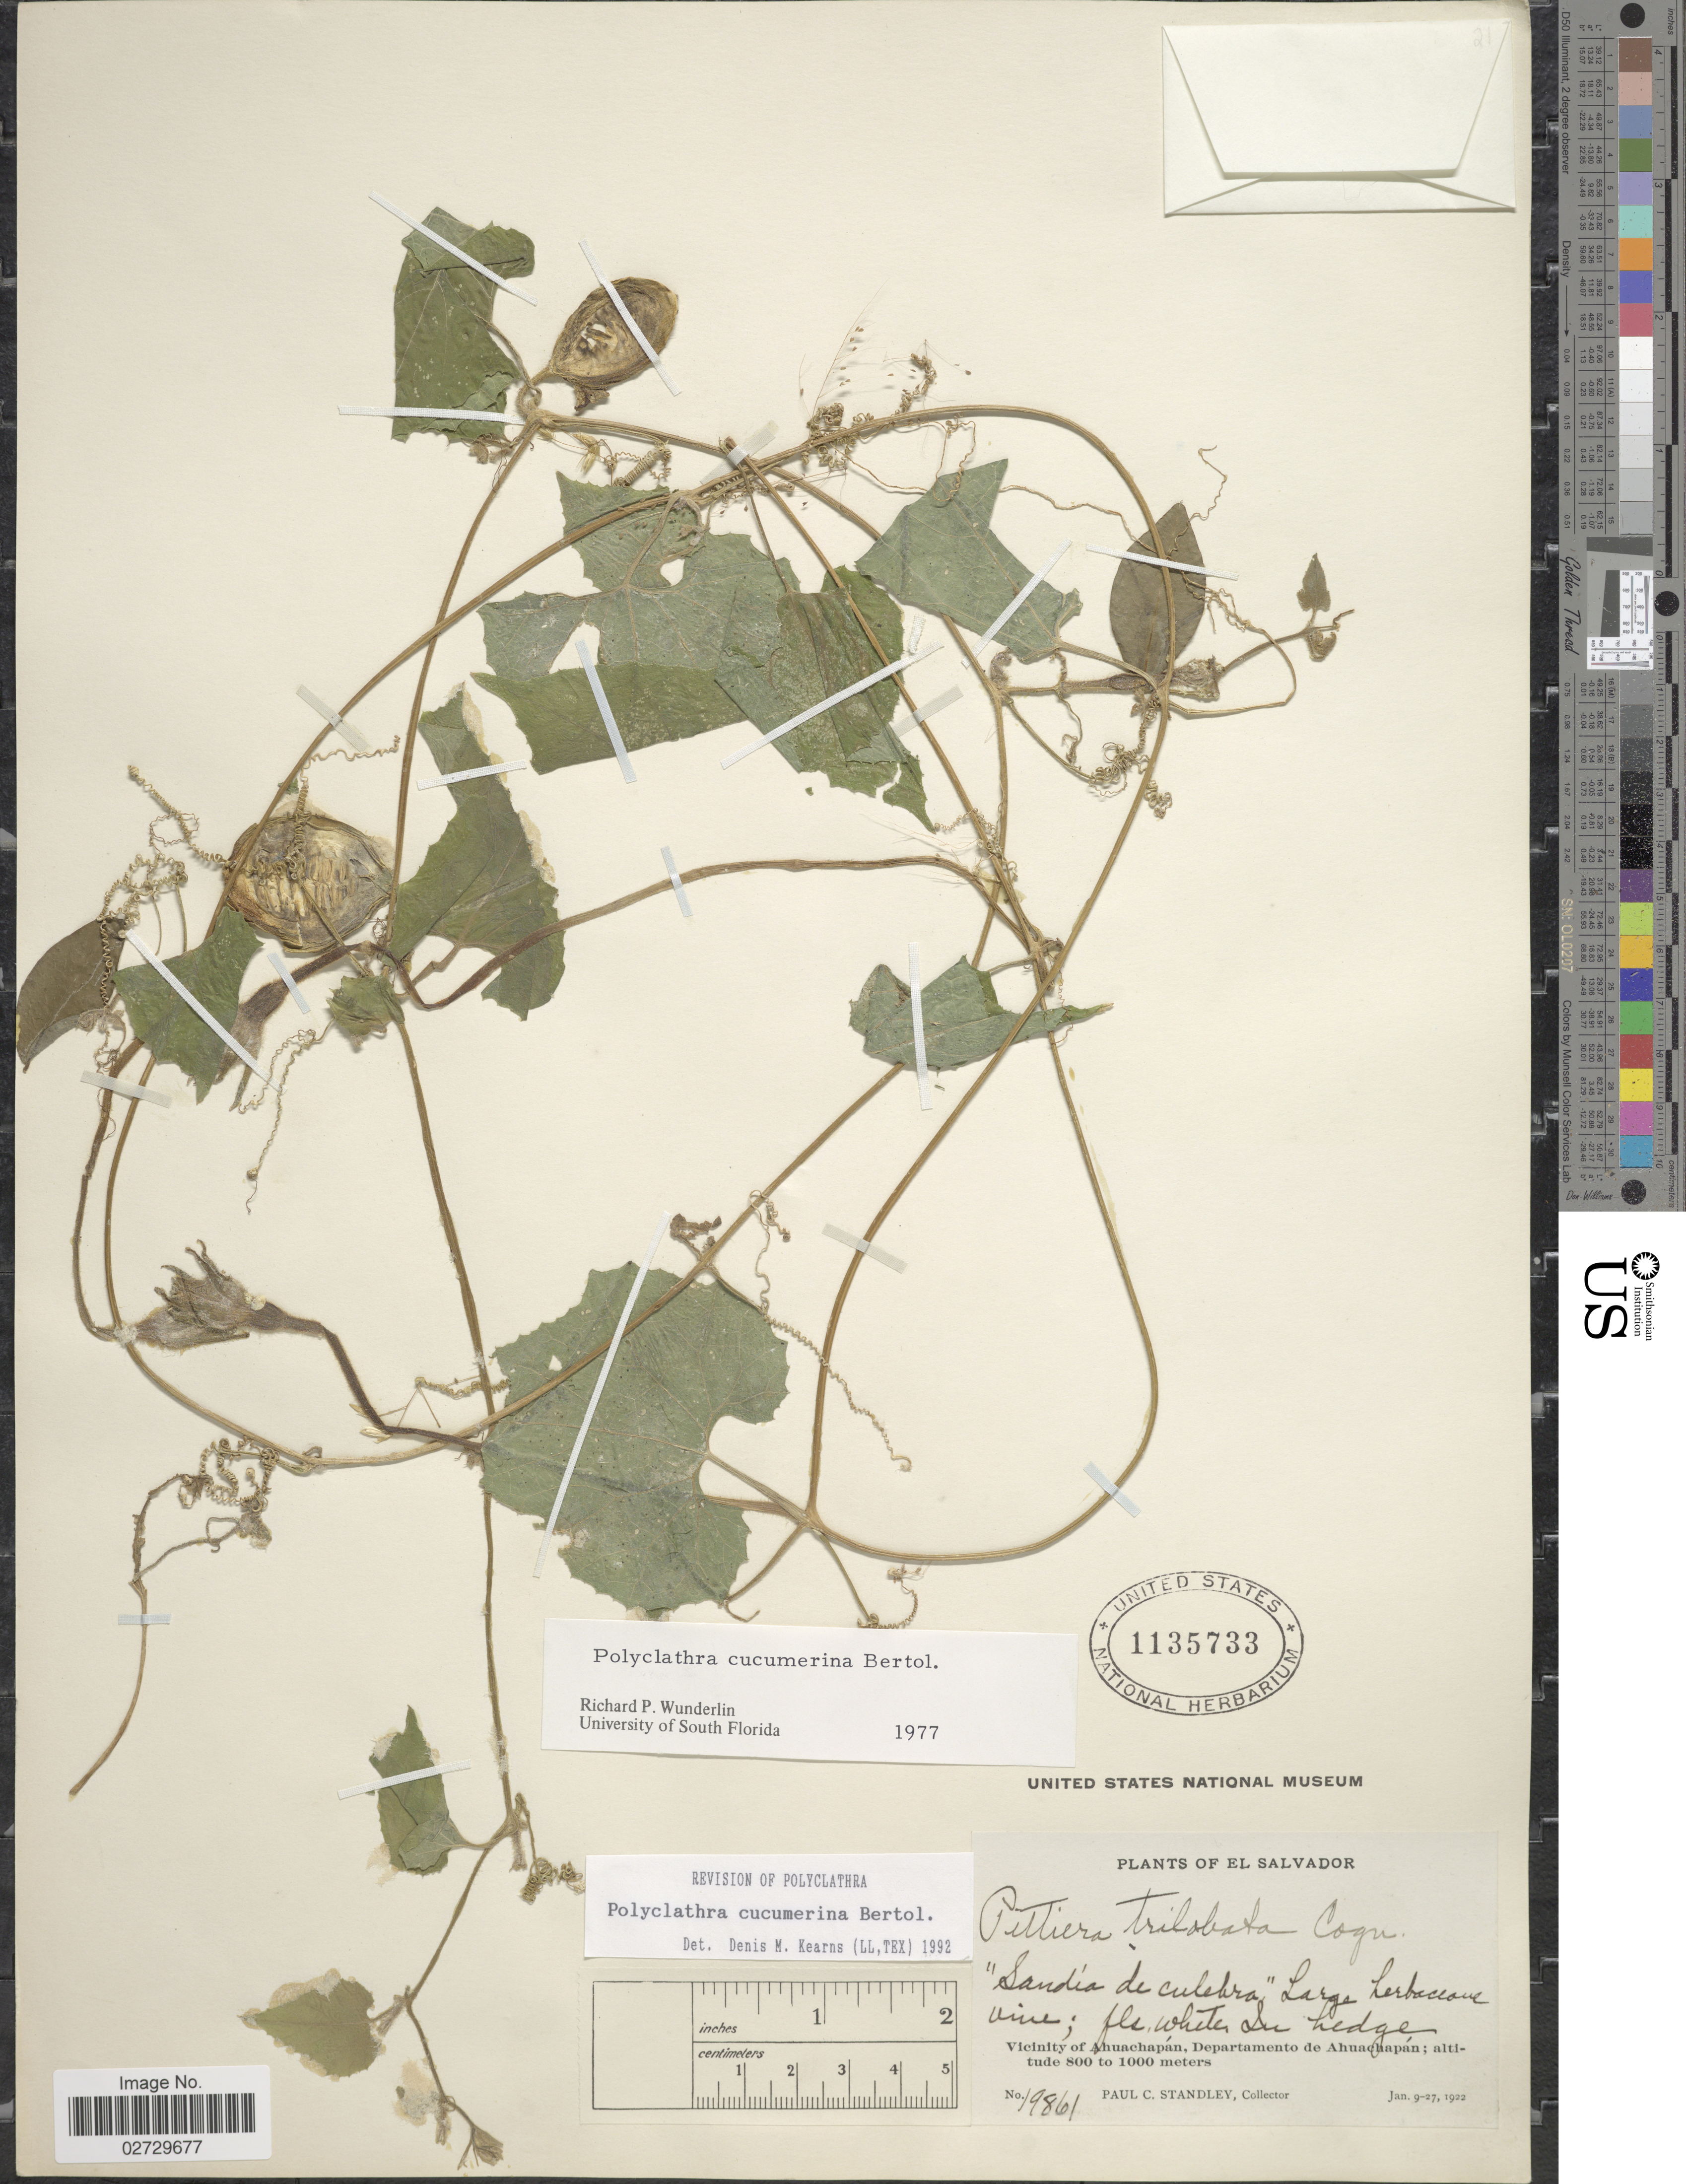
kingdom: Plantae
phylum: Tracheophyta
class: Magnoliopsida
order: Cucurbitales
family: Cucurbitaceae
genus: Polyclathra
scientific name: Polyclathra cucumerina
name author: Bertol.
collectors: P. C. Standley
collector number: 19861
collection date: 1922-01-09/1922-01-27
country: El Salvador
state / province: Ahuachapan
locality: Vicinity of Ahuachapan, Departamento de Ahuachapan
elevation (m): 800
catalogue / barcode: US 1135733